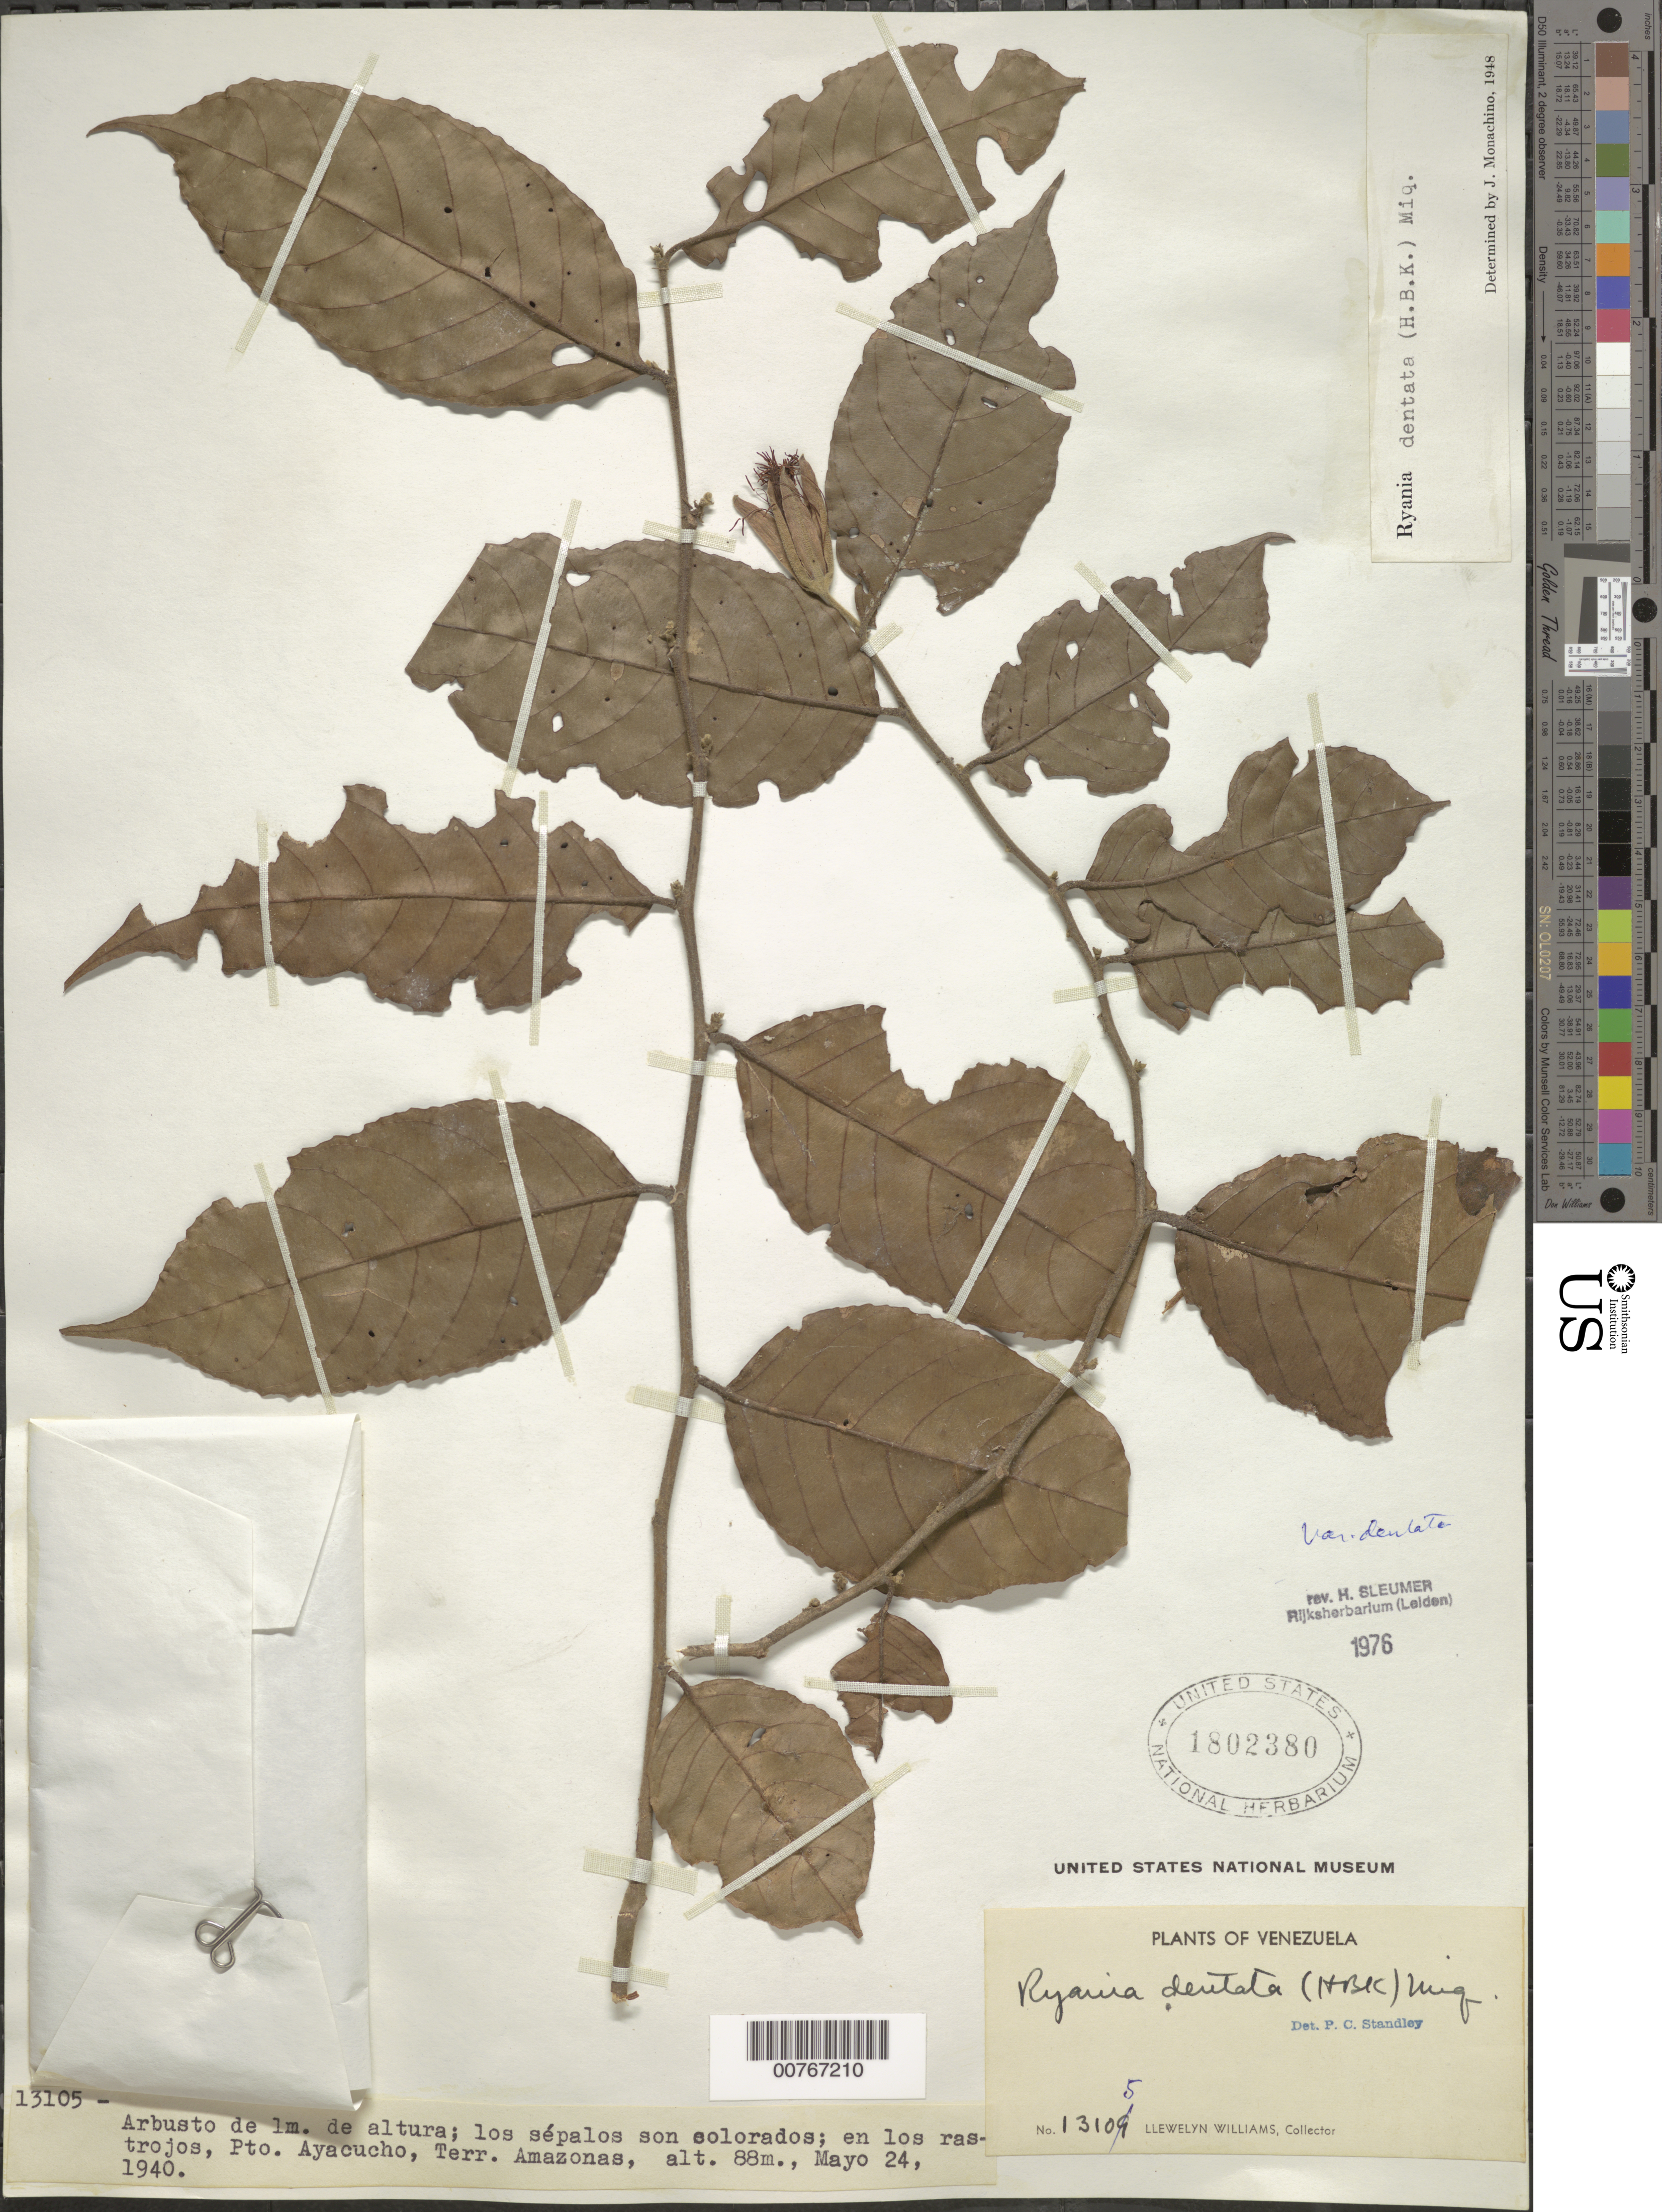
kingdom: Plantae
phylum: Tracheophyta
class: Magnoliopsida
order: Malpighiales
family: Salicaceae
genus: Ryania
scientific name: Ryania dentata var. dentata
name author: Miq.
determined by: Sleumer, H. O.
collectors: Ll. Williams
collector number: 13105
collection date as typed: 24-May-40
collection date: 1940-05-24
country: Venezuela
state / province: Amazonas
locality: Puerto Ayacucho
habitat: Rastrojos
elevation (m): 88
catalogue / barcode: US 1802380